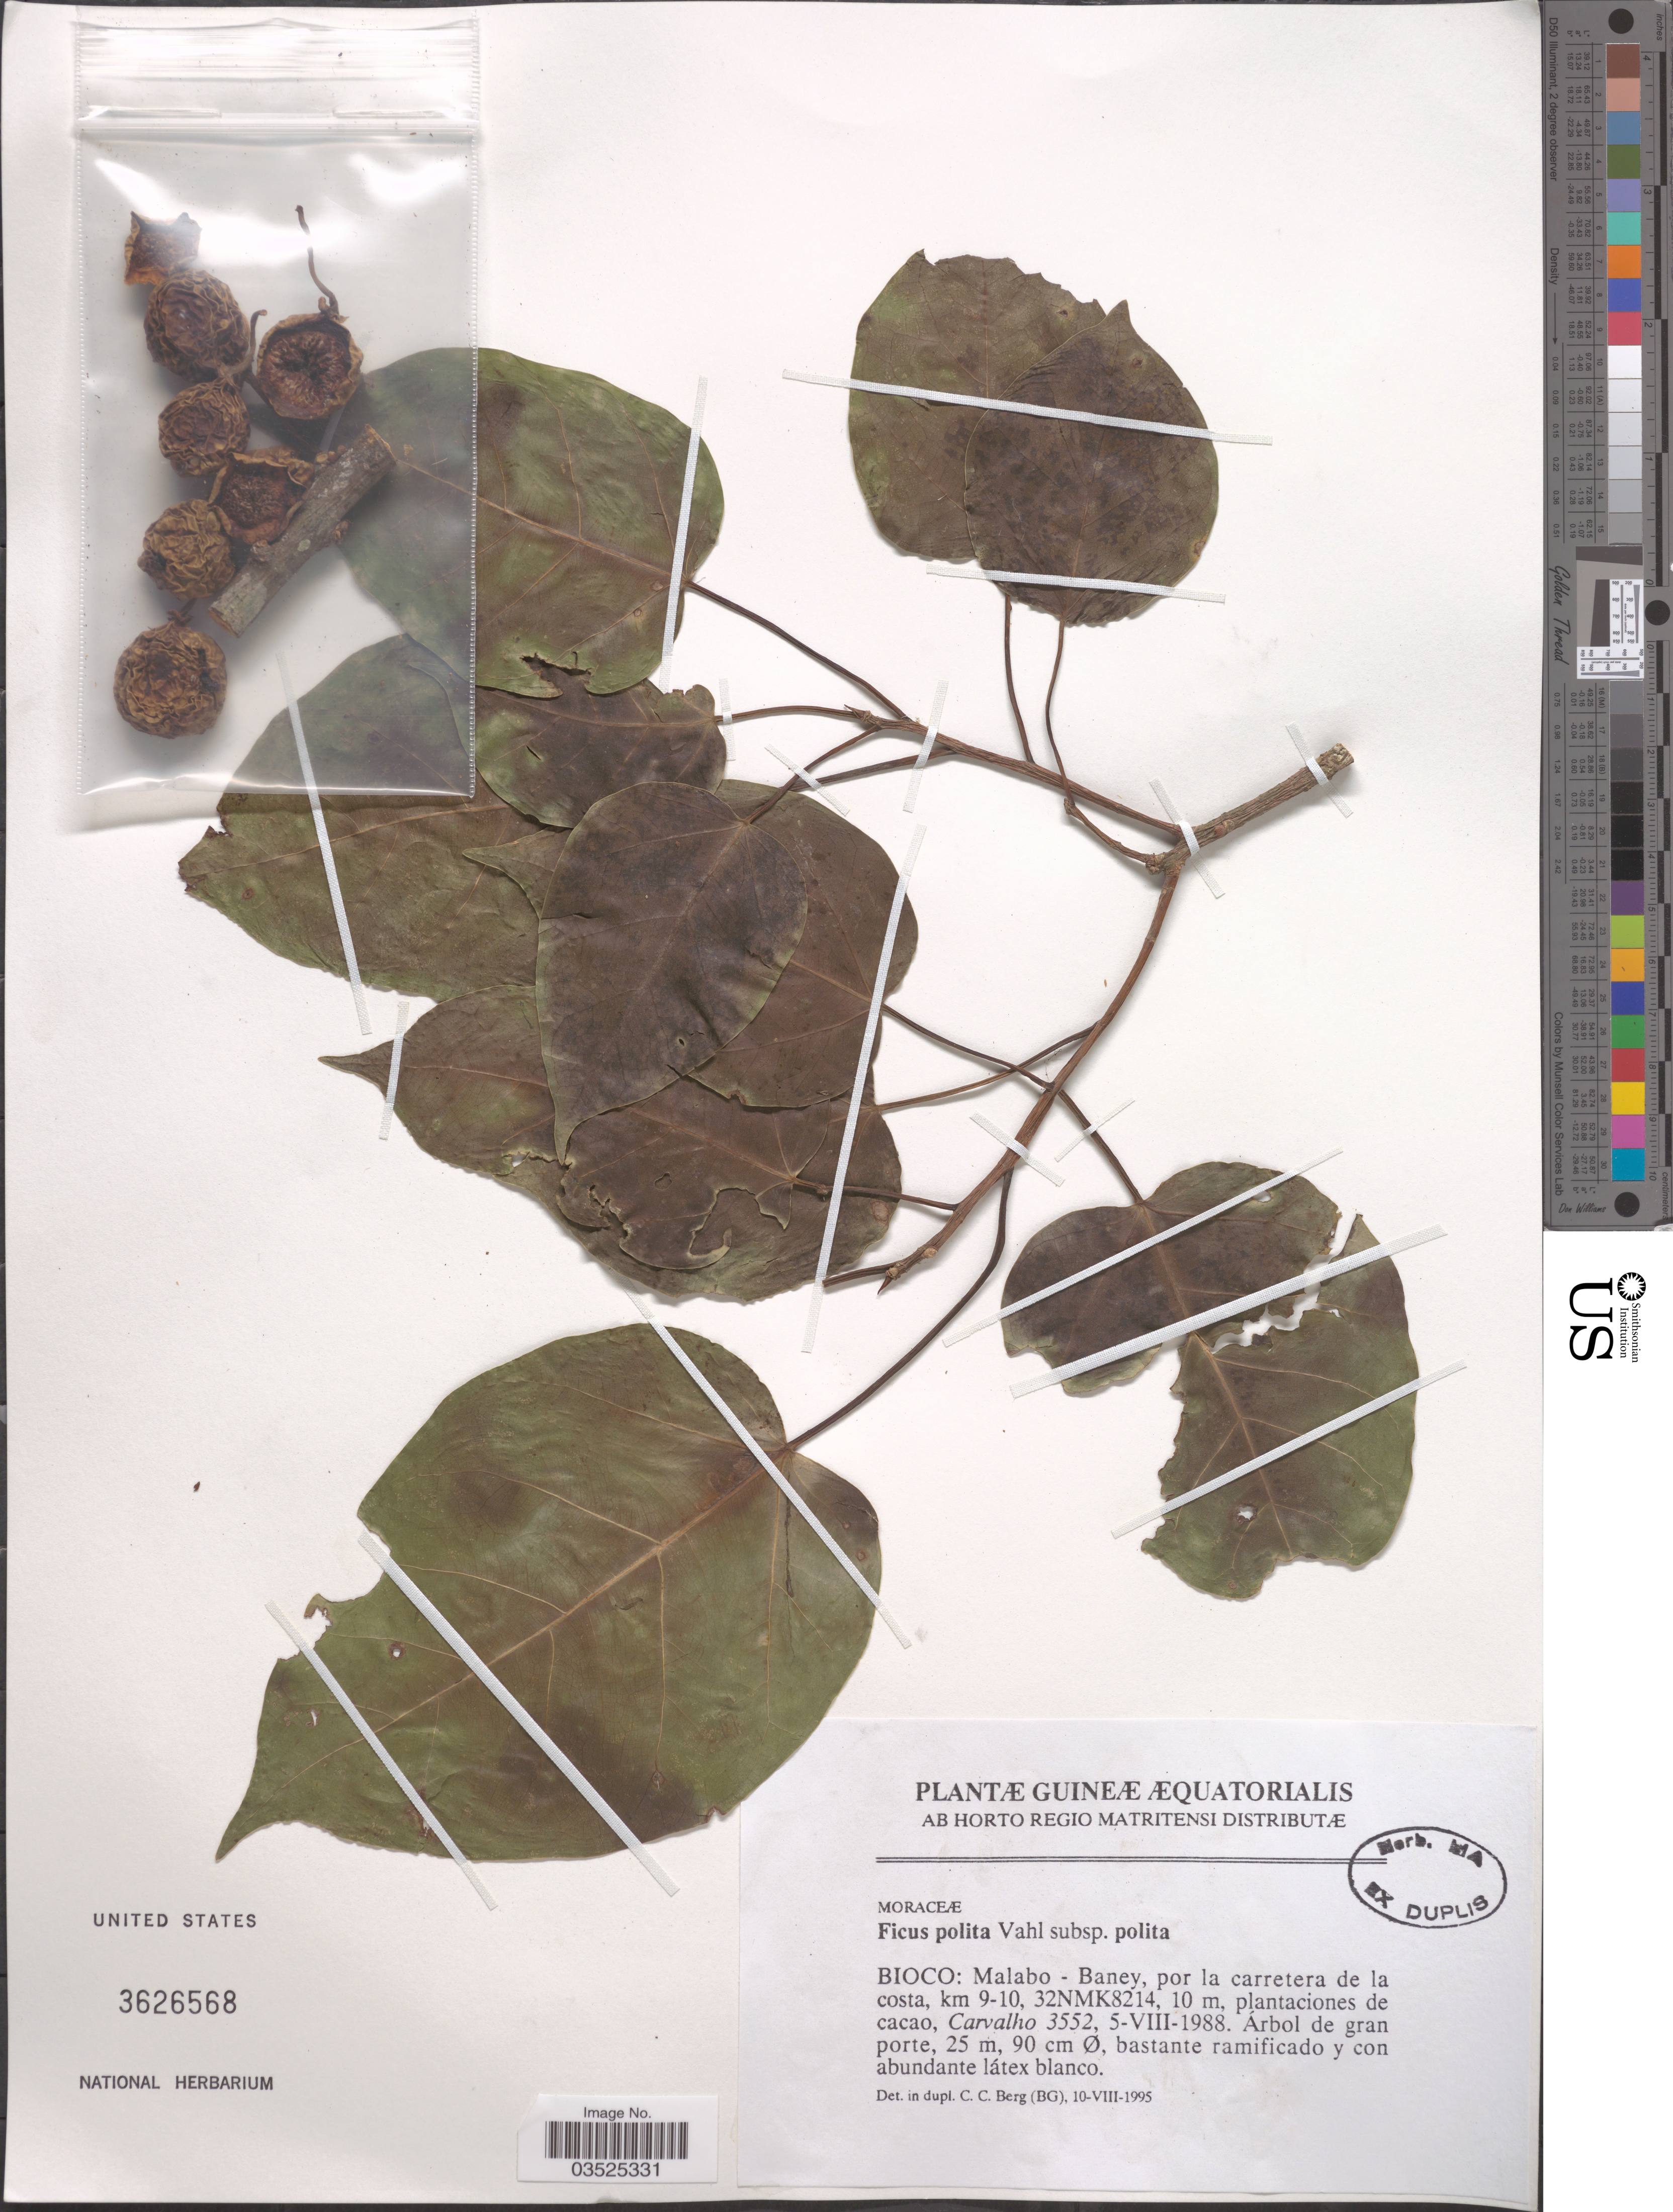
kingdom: Plantae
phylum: Tracheophyta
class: Magnoliopsida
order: Rosales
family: Moraceae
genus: Ficus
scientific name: Ficus polita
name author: Vahl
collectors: Carvalho, --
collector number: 3552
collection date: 1988-08-05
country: Equatorial Guinea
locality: Bioco: Malabo - Baney, por la carretera de la costa, km 9-10, 32NMK8214.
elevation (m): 10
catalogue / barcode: US 3626568